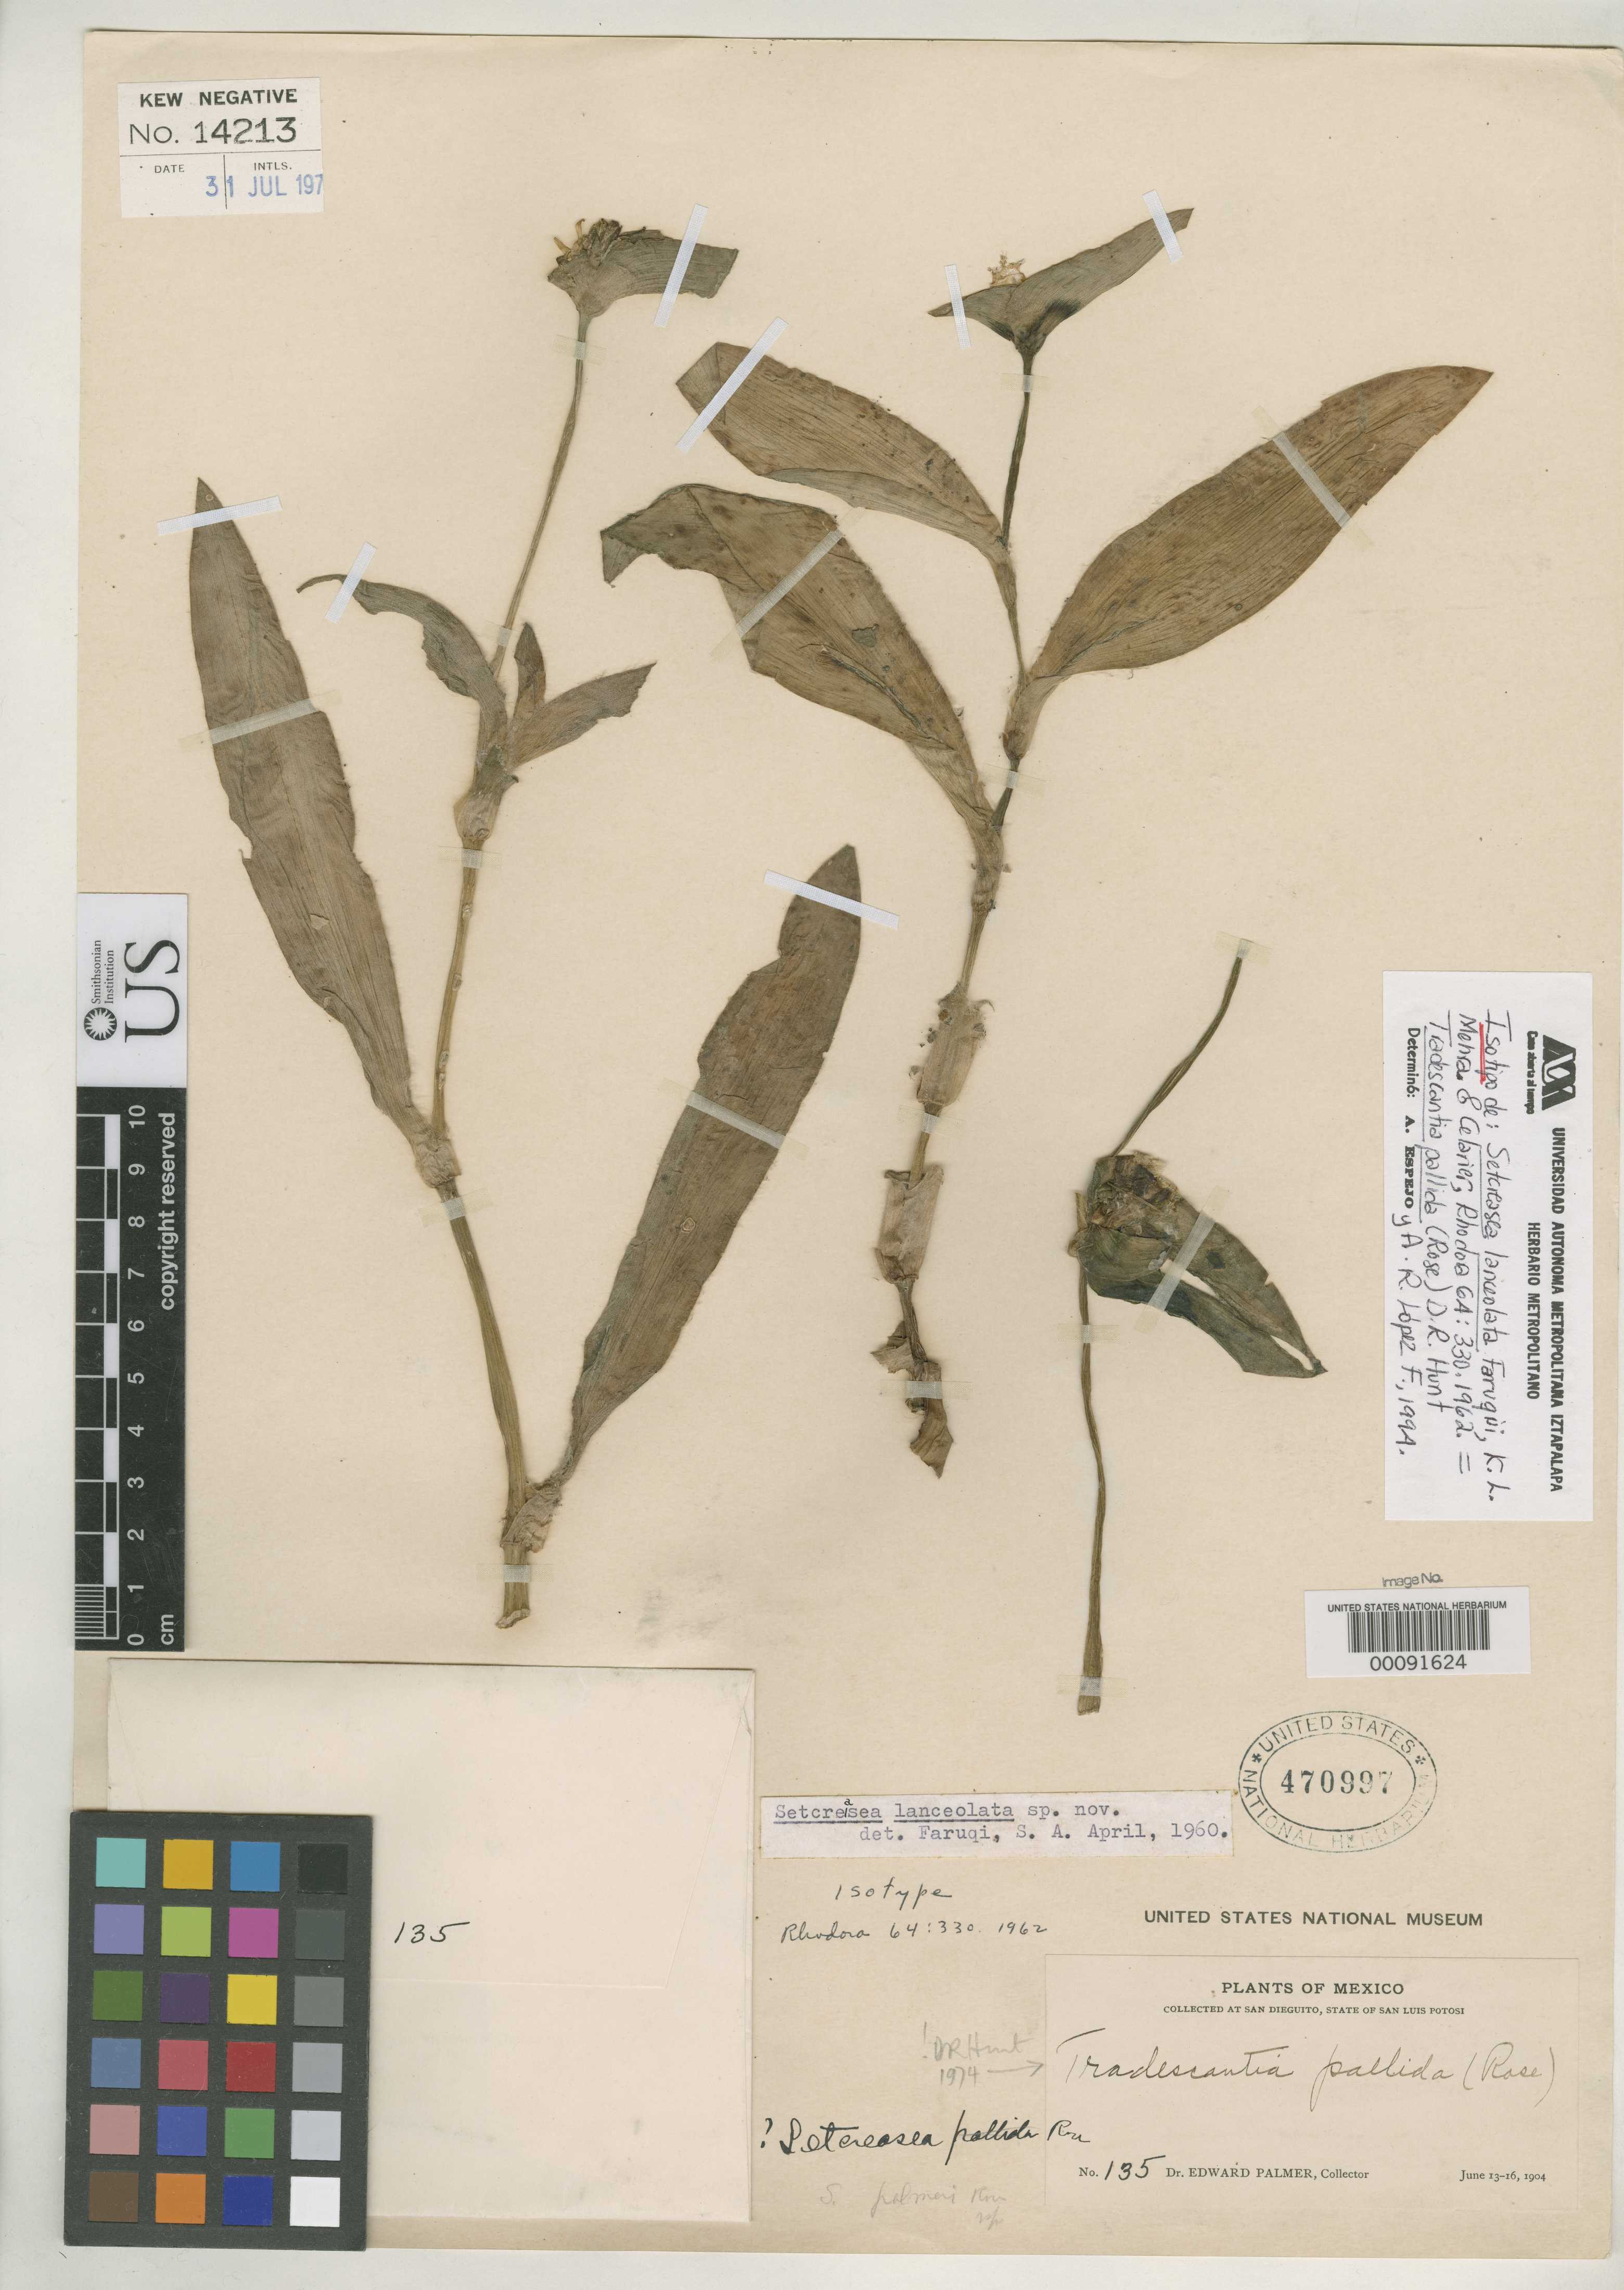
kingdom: Plantae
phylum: Tracheophyta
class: Liliopsida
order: Commelinales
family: Commelinaceae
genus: Setcreasea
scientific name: Setcreasea lanceolata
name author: Faruqi et al.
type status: Isotype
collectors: E. Palmer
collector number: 135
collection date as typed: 13 Jun 1904 to 16 Jun 1904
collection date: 1904-06-13/1904-06-16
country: Mexico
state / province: San Luis Potosi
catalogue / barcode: US 470997